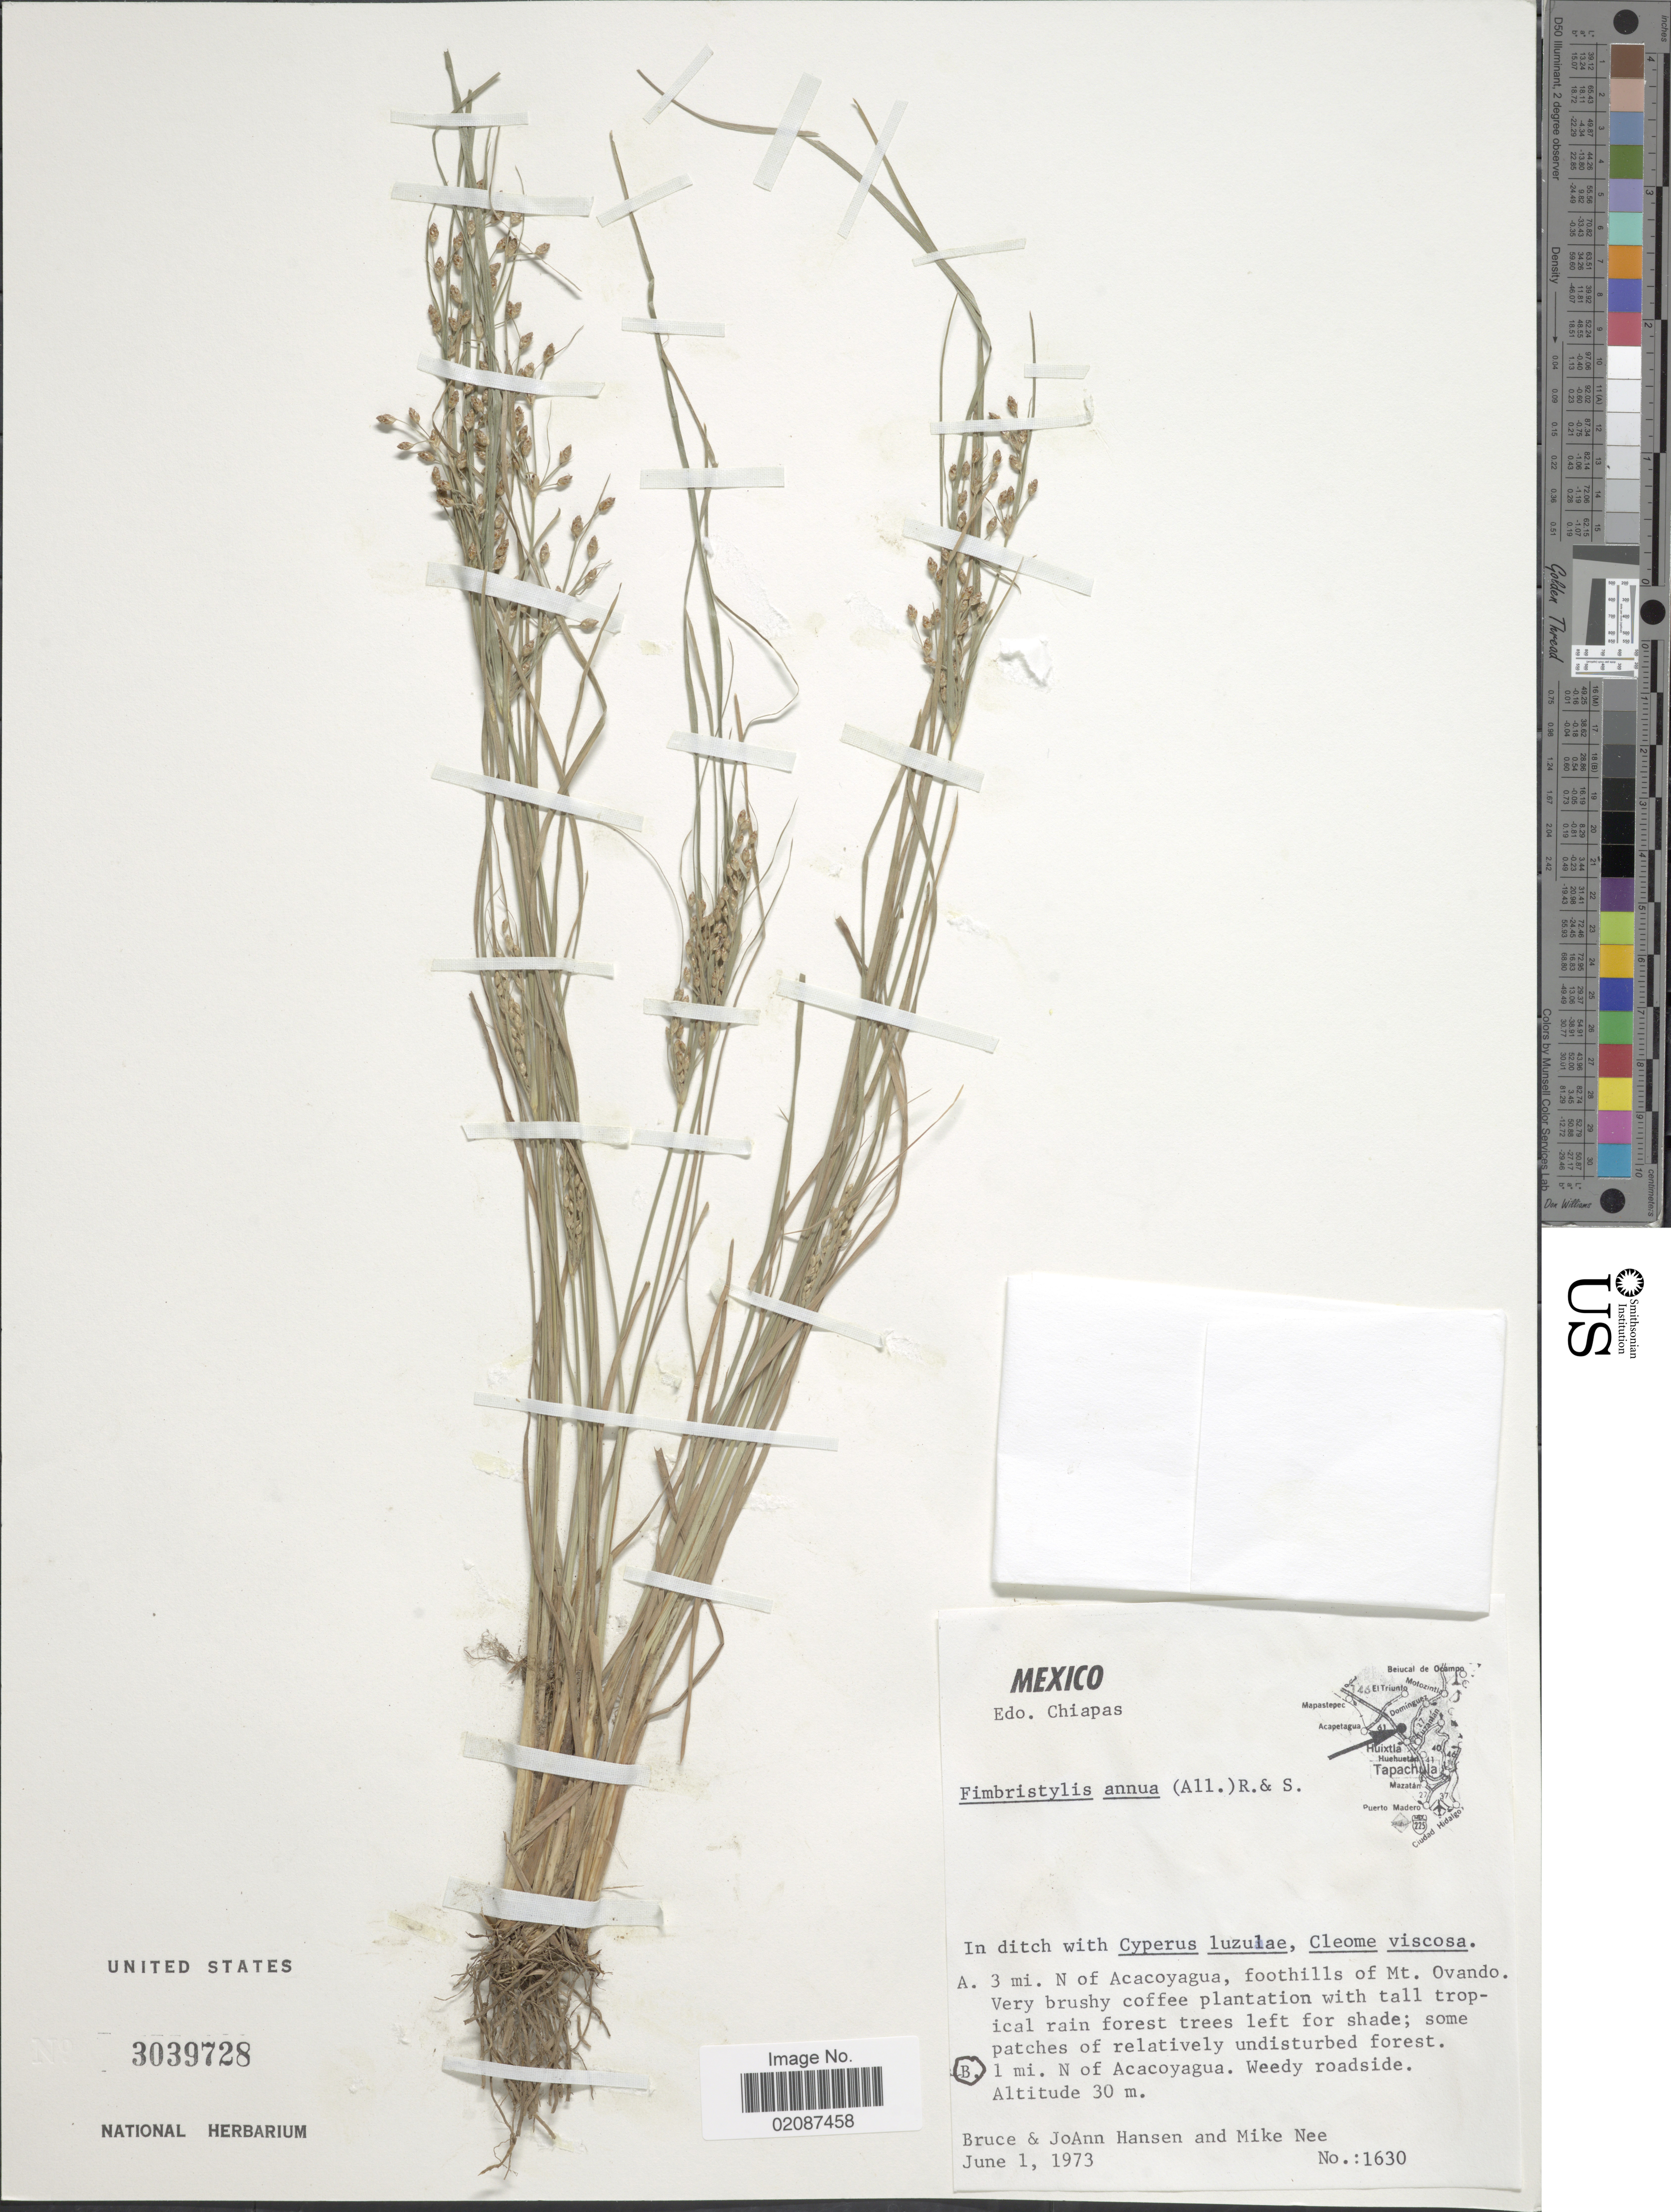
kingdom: Plantae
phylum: Tracheophyta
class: Liliopsida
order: Poales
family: Cyperaceae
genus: Fimbristylis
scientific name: Fimbristylis annua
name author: (All.) Roem. & Schult.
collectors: Bruce, J. Hansen & M. Nee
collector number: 1630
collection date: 1973-06-01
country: Mexico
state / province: Chiapas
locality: Edo. Chiapas, 1 mi. N. of Acacouagua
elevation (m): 30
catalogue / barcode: US 3039728